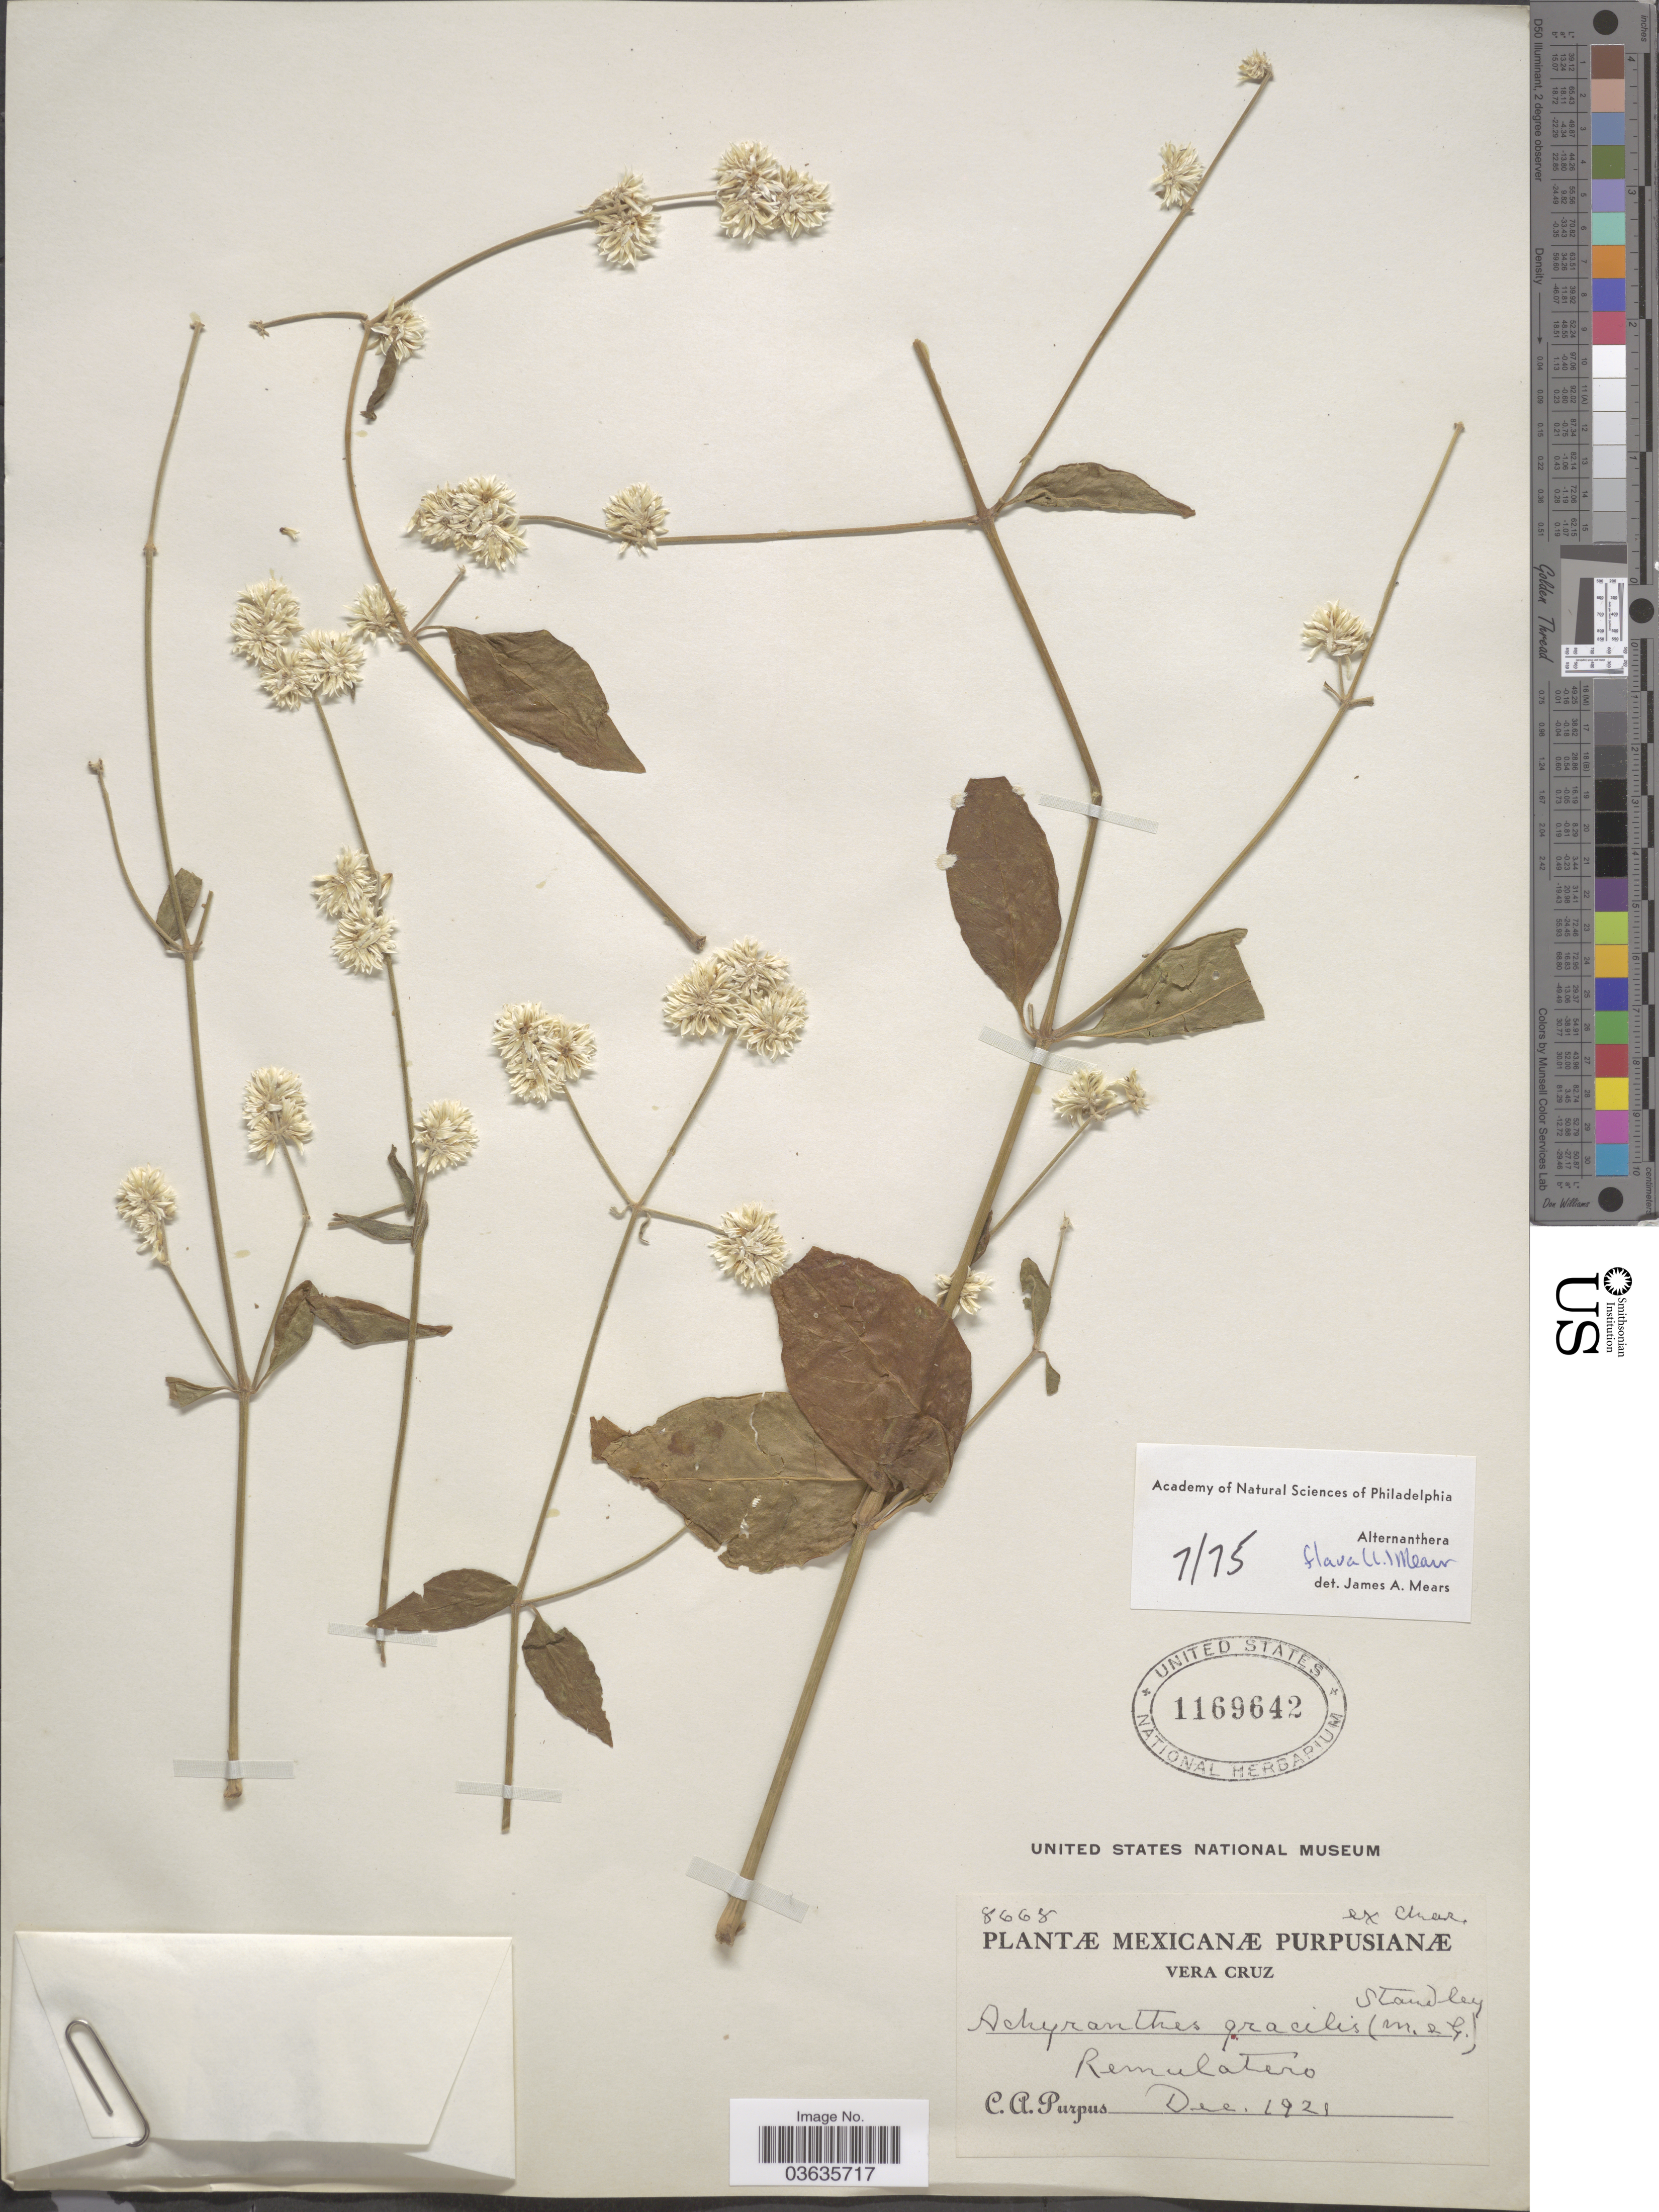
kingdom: Plantae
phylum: Tracheophyta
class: Magnoliopsida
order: Caryophyllales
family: Amaranthaceae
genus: Alternanthera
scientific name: Alternanthera flava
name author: (L.) Mears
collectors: C. A. Purpus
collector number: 8668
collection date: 1921-12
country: Mexico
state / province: Veracruz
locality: Vera Cruz. Remulatero.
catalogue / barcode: US 1169642